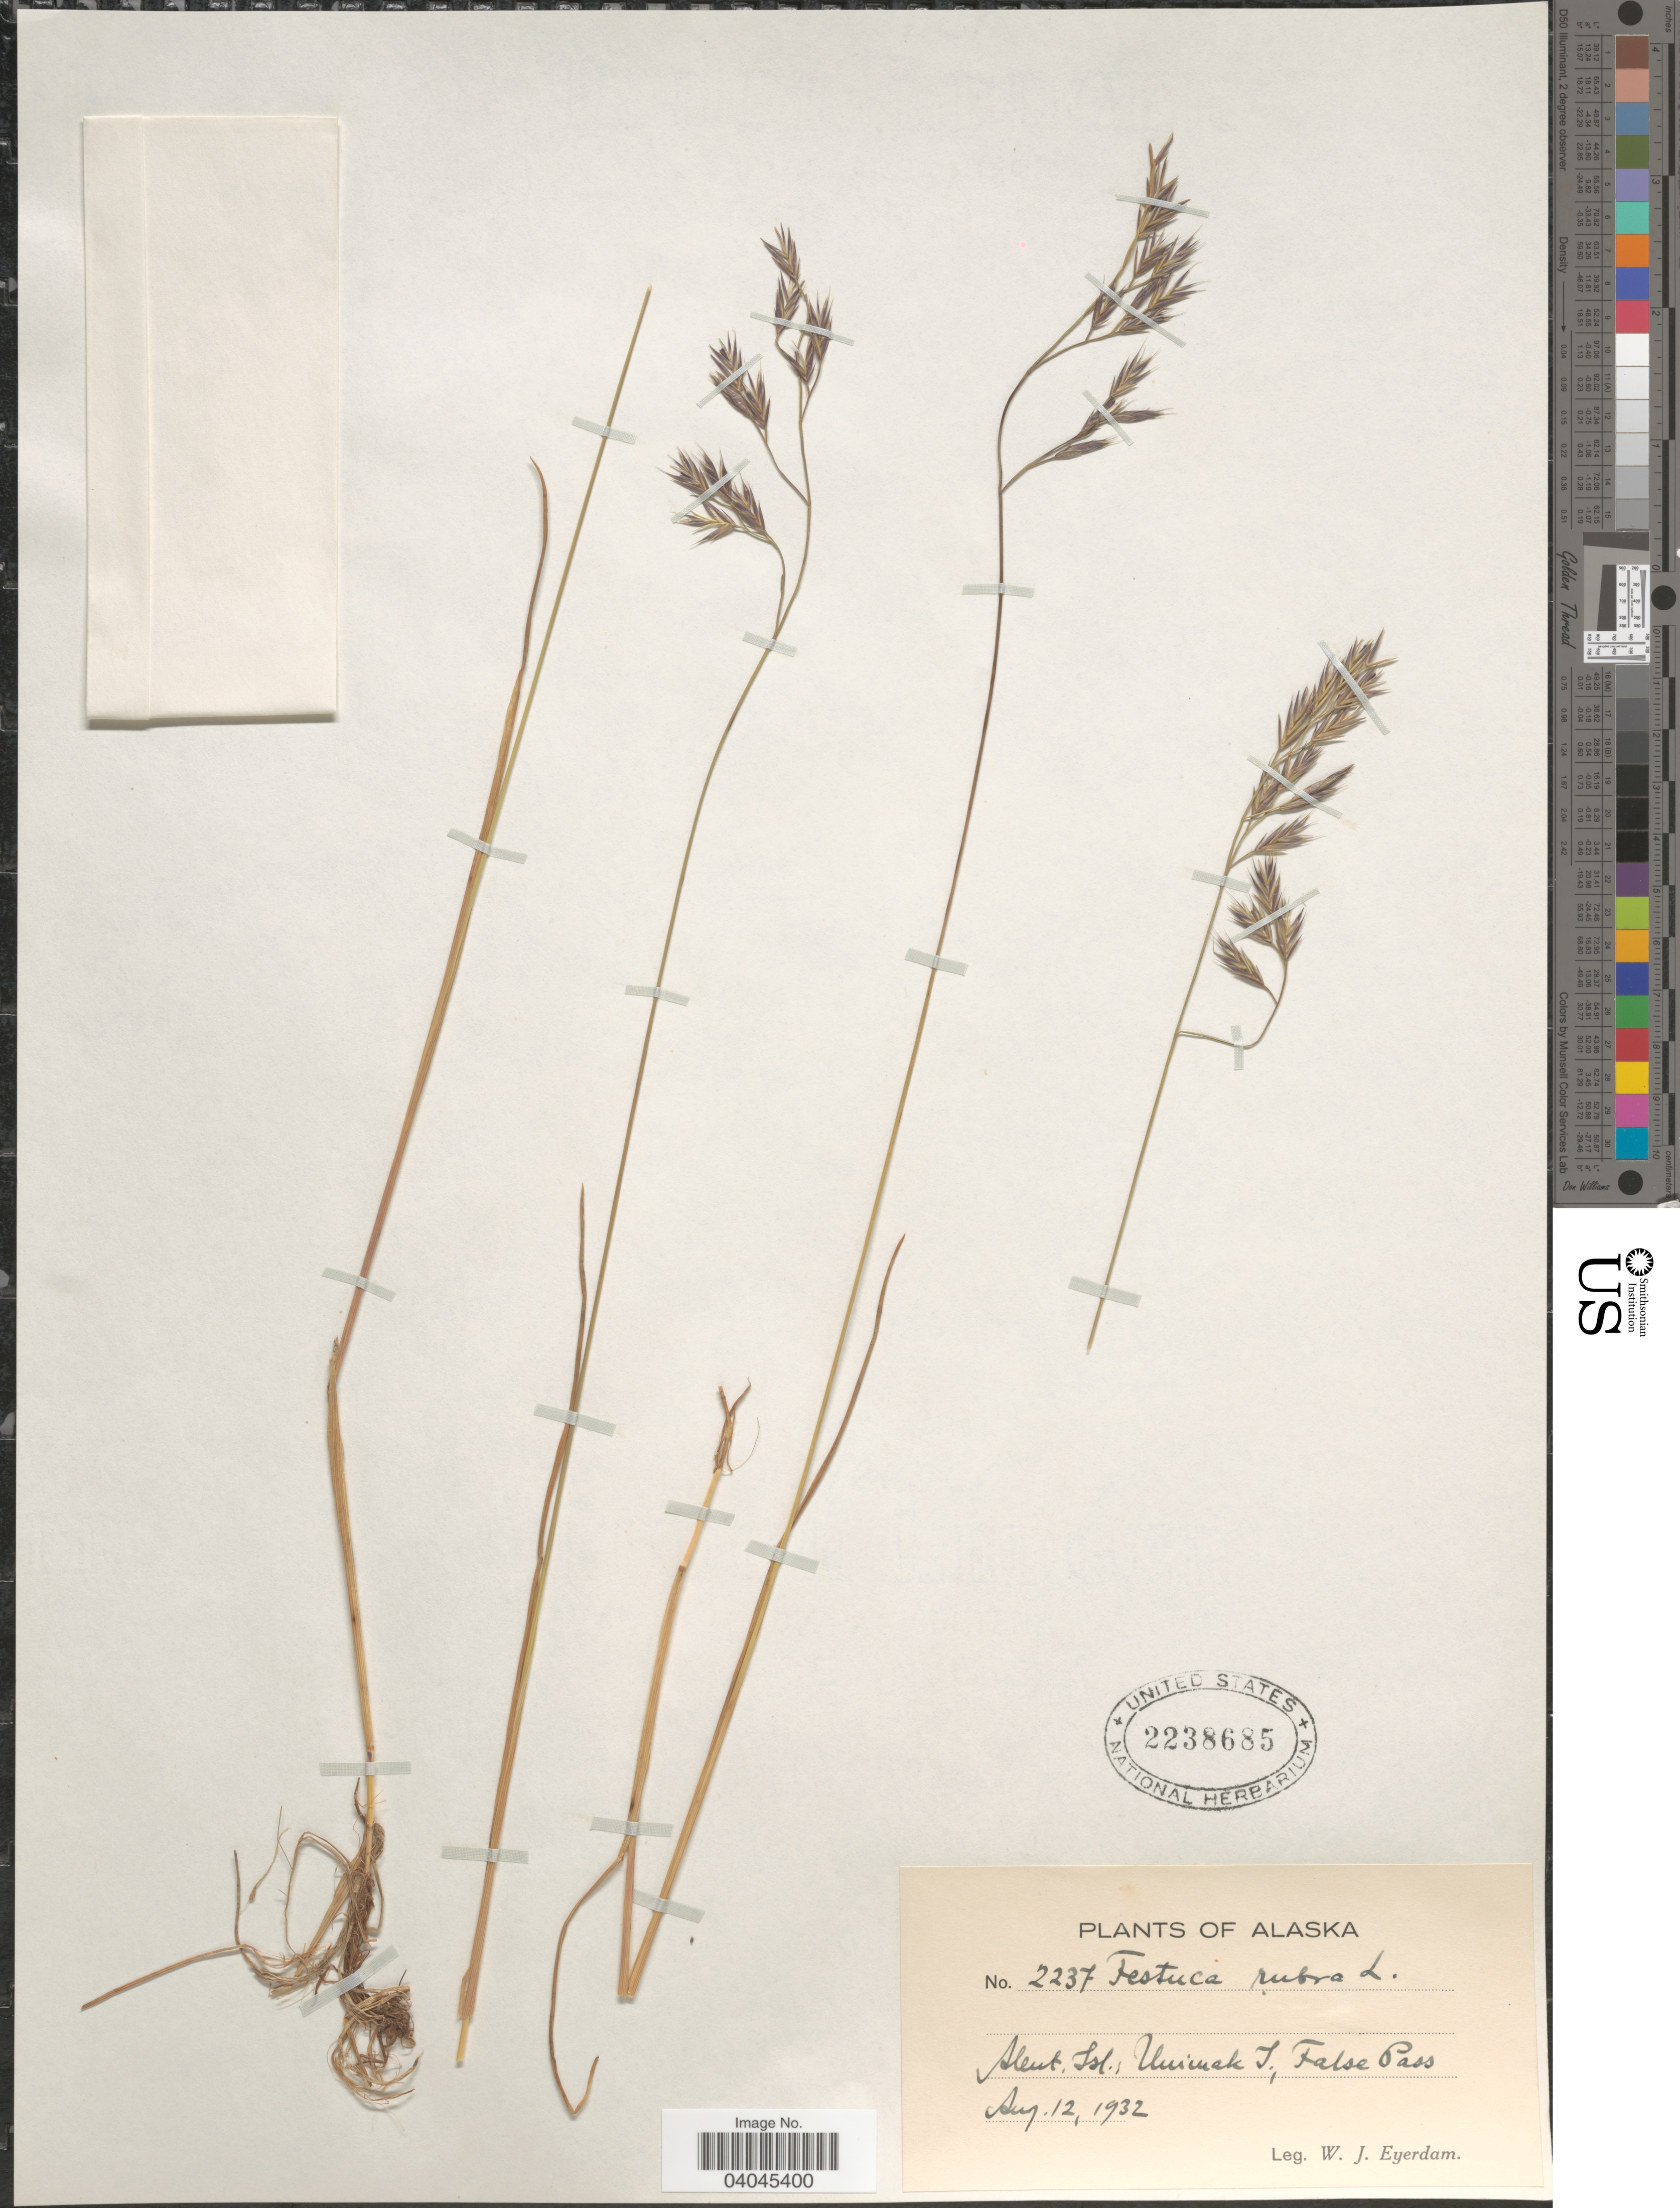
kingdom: Plantae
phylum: Tracheophyta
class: Liliopsida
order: Poales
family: Poaceae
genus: Festuca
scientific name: Festuca rubra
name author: L.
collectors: W. J. Eyerdam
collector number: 2237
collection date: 1932-08-12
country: United States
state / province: Alaska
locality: Aleut. Isl., Unimak I., False Pass.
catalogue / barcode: US 2238685